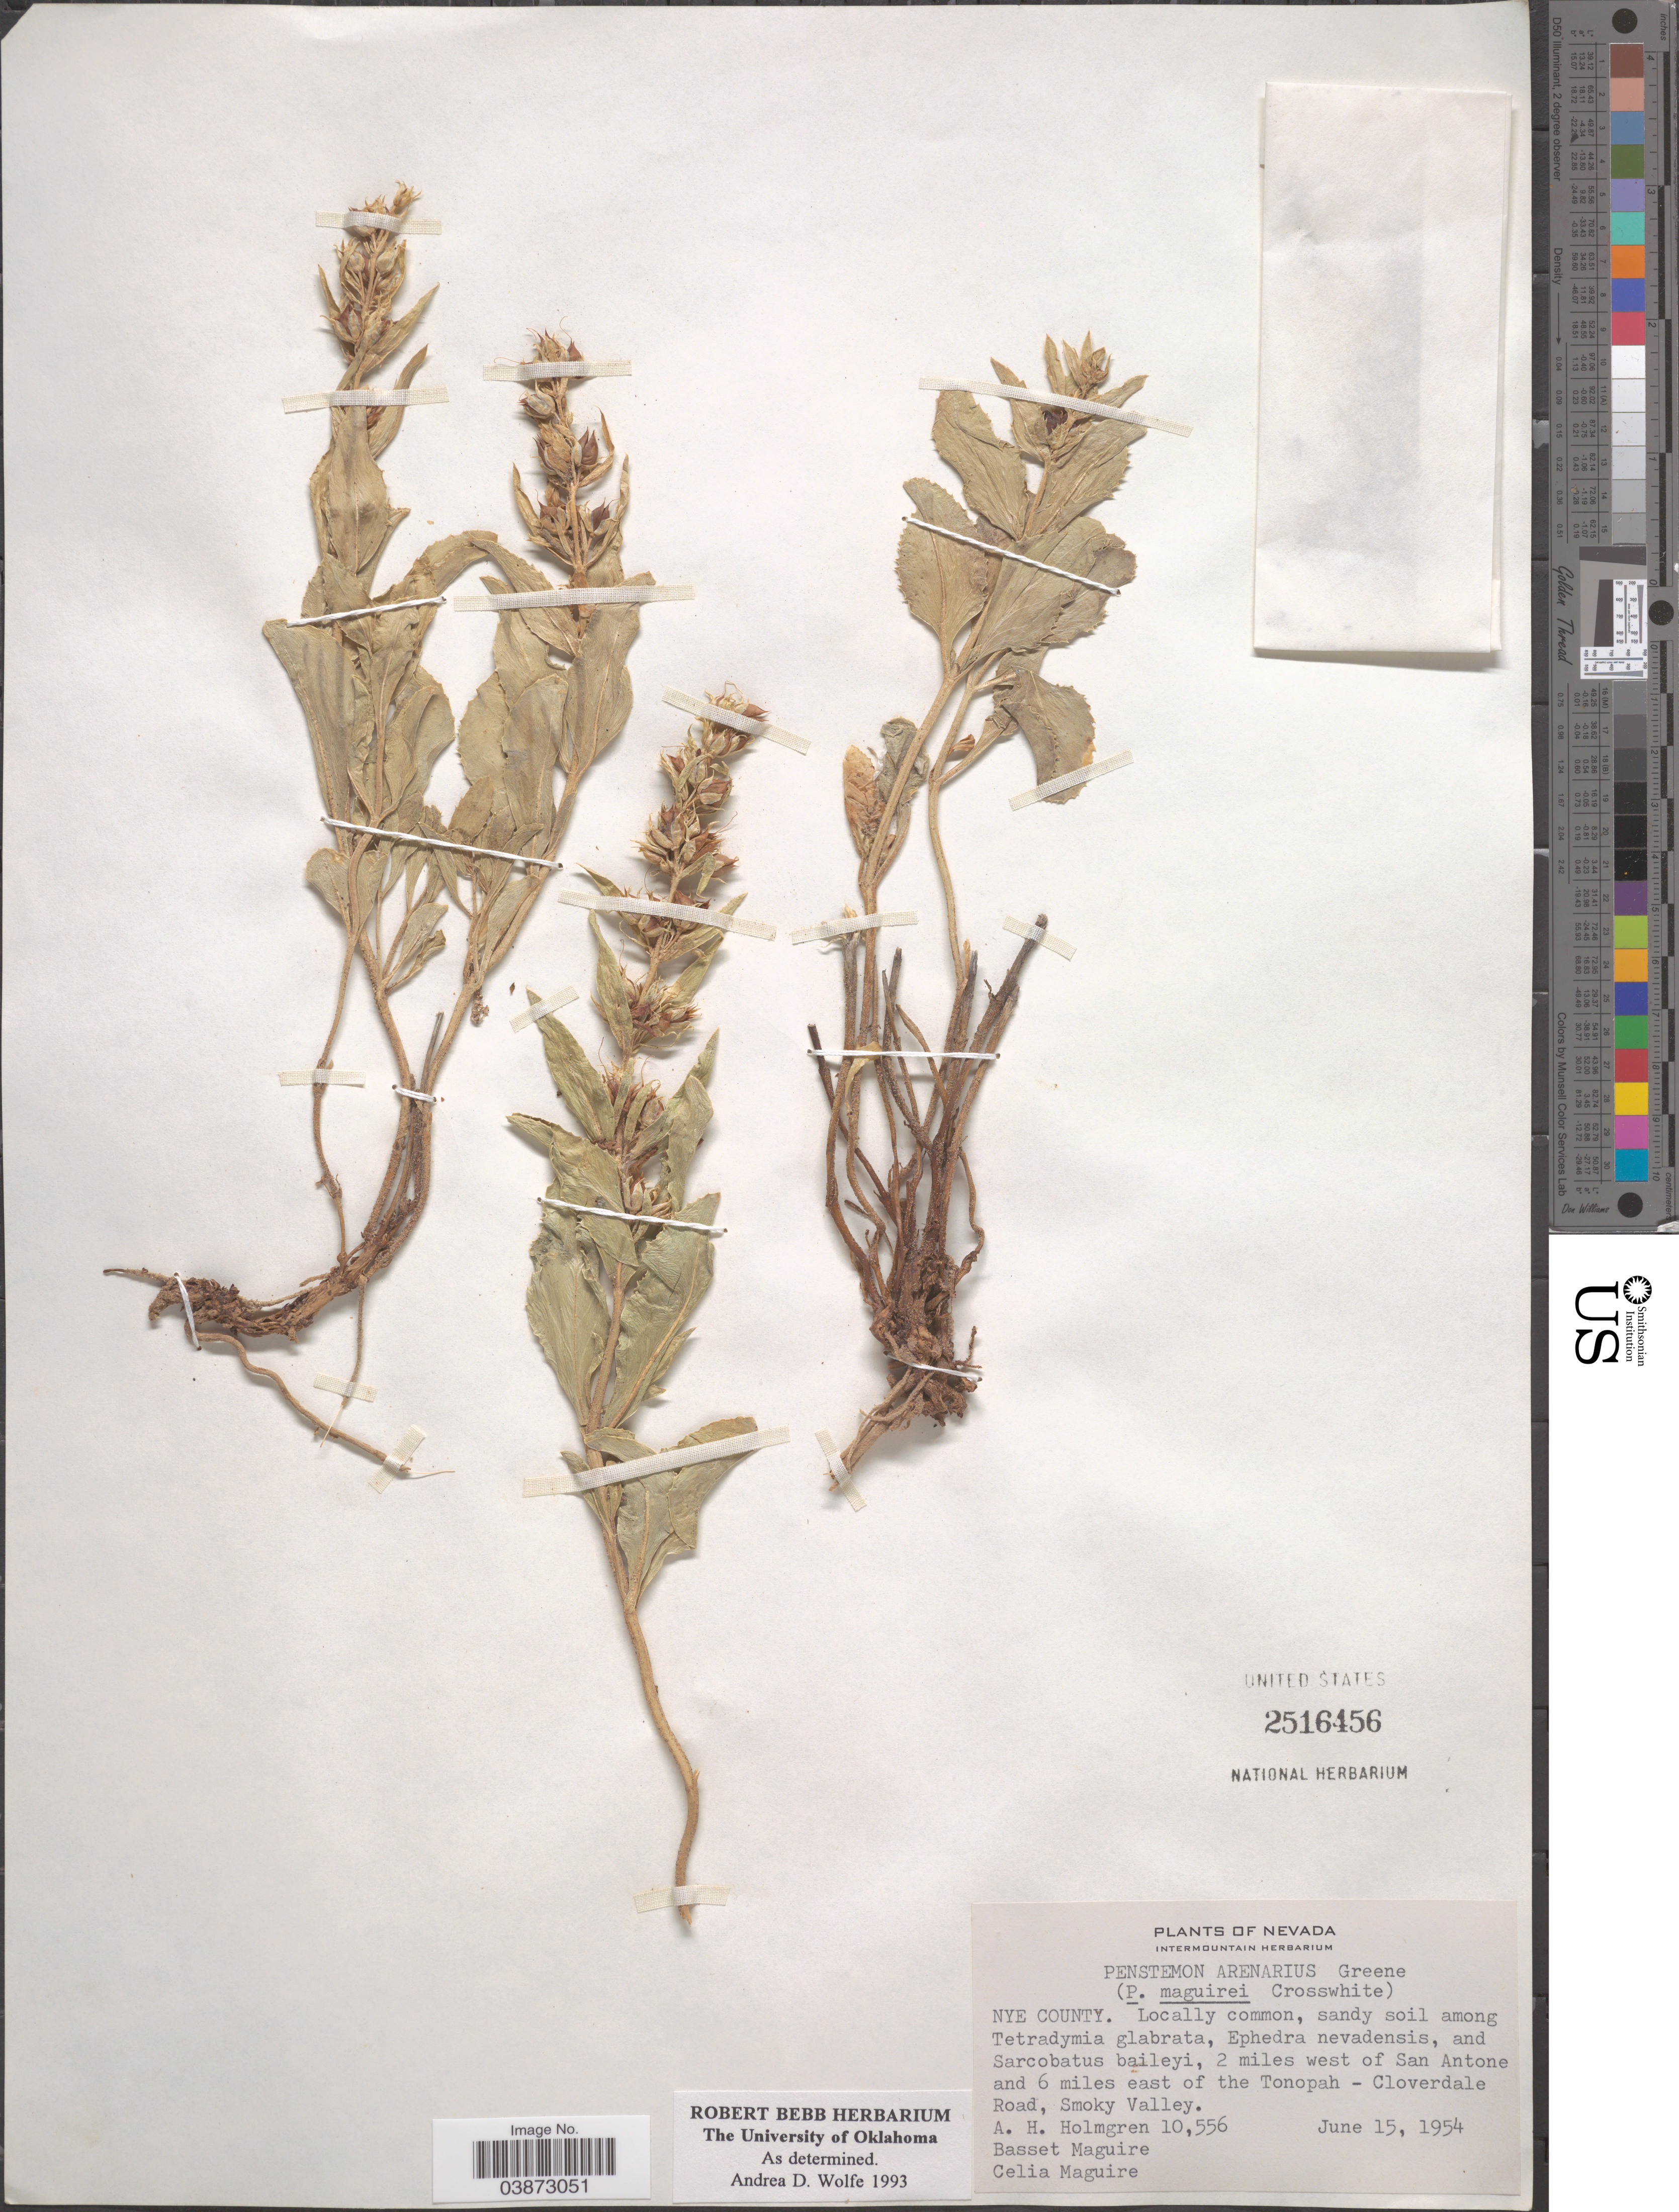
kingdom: Plantae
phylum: Tracheophyta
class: Magnoliopsida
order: Lamiales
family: Plantaginaceae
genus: Penstemon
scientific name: Penstemon arenarius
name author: Greene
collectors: A. H. Holmgren, B. Maguire & C. K. Maguire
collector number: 10556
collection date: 1954-06-15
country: United States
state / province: Nevada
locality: Nye County. 2 miles west of San Antone and 6 miles east of the Tonopah - Cloverdale Road, Smoky Valley.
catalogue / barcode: US 2516456